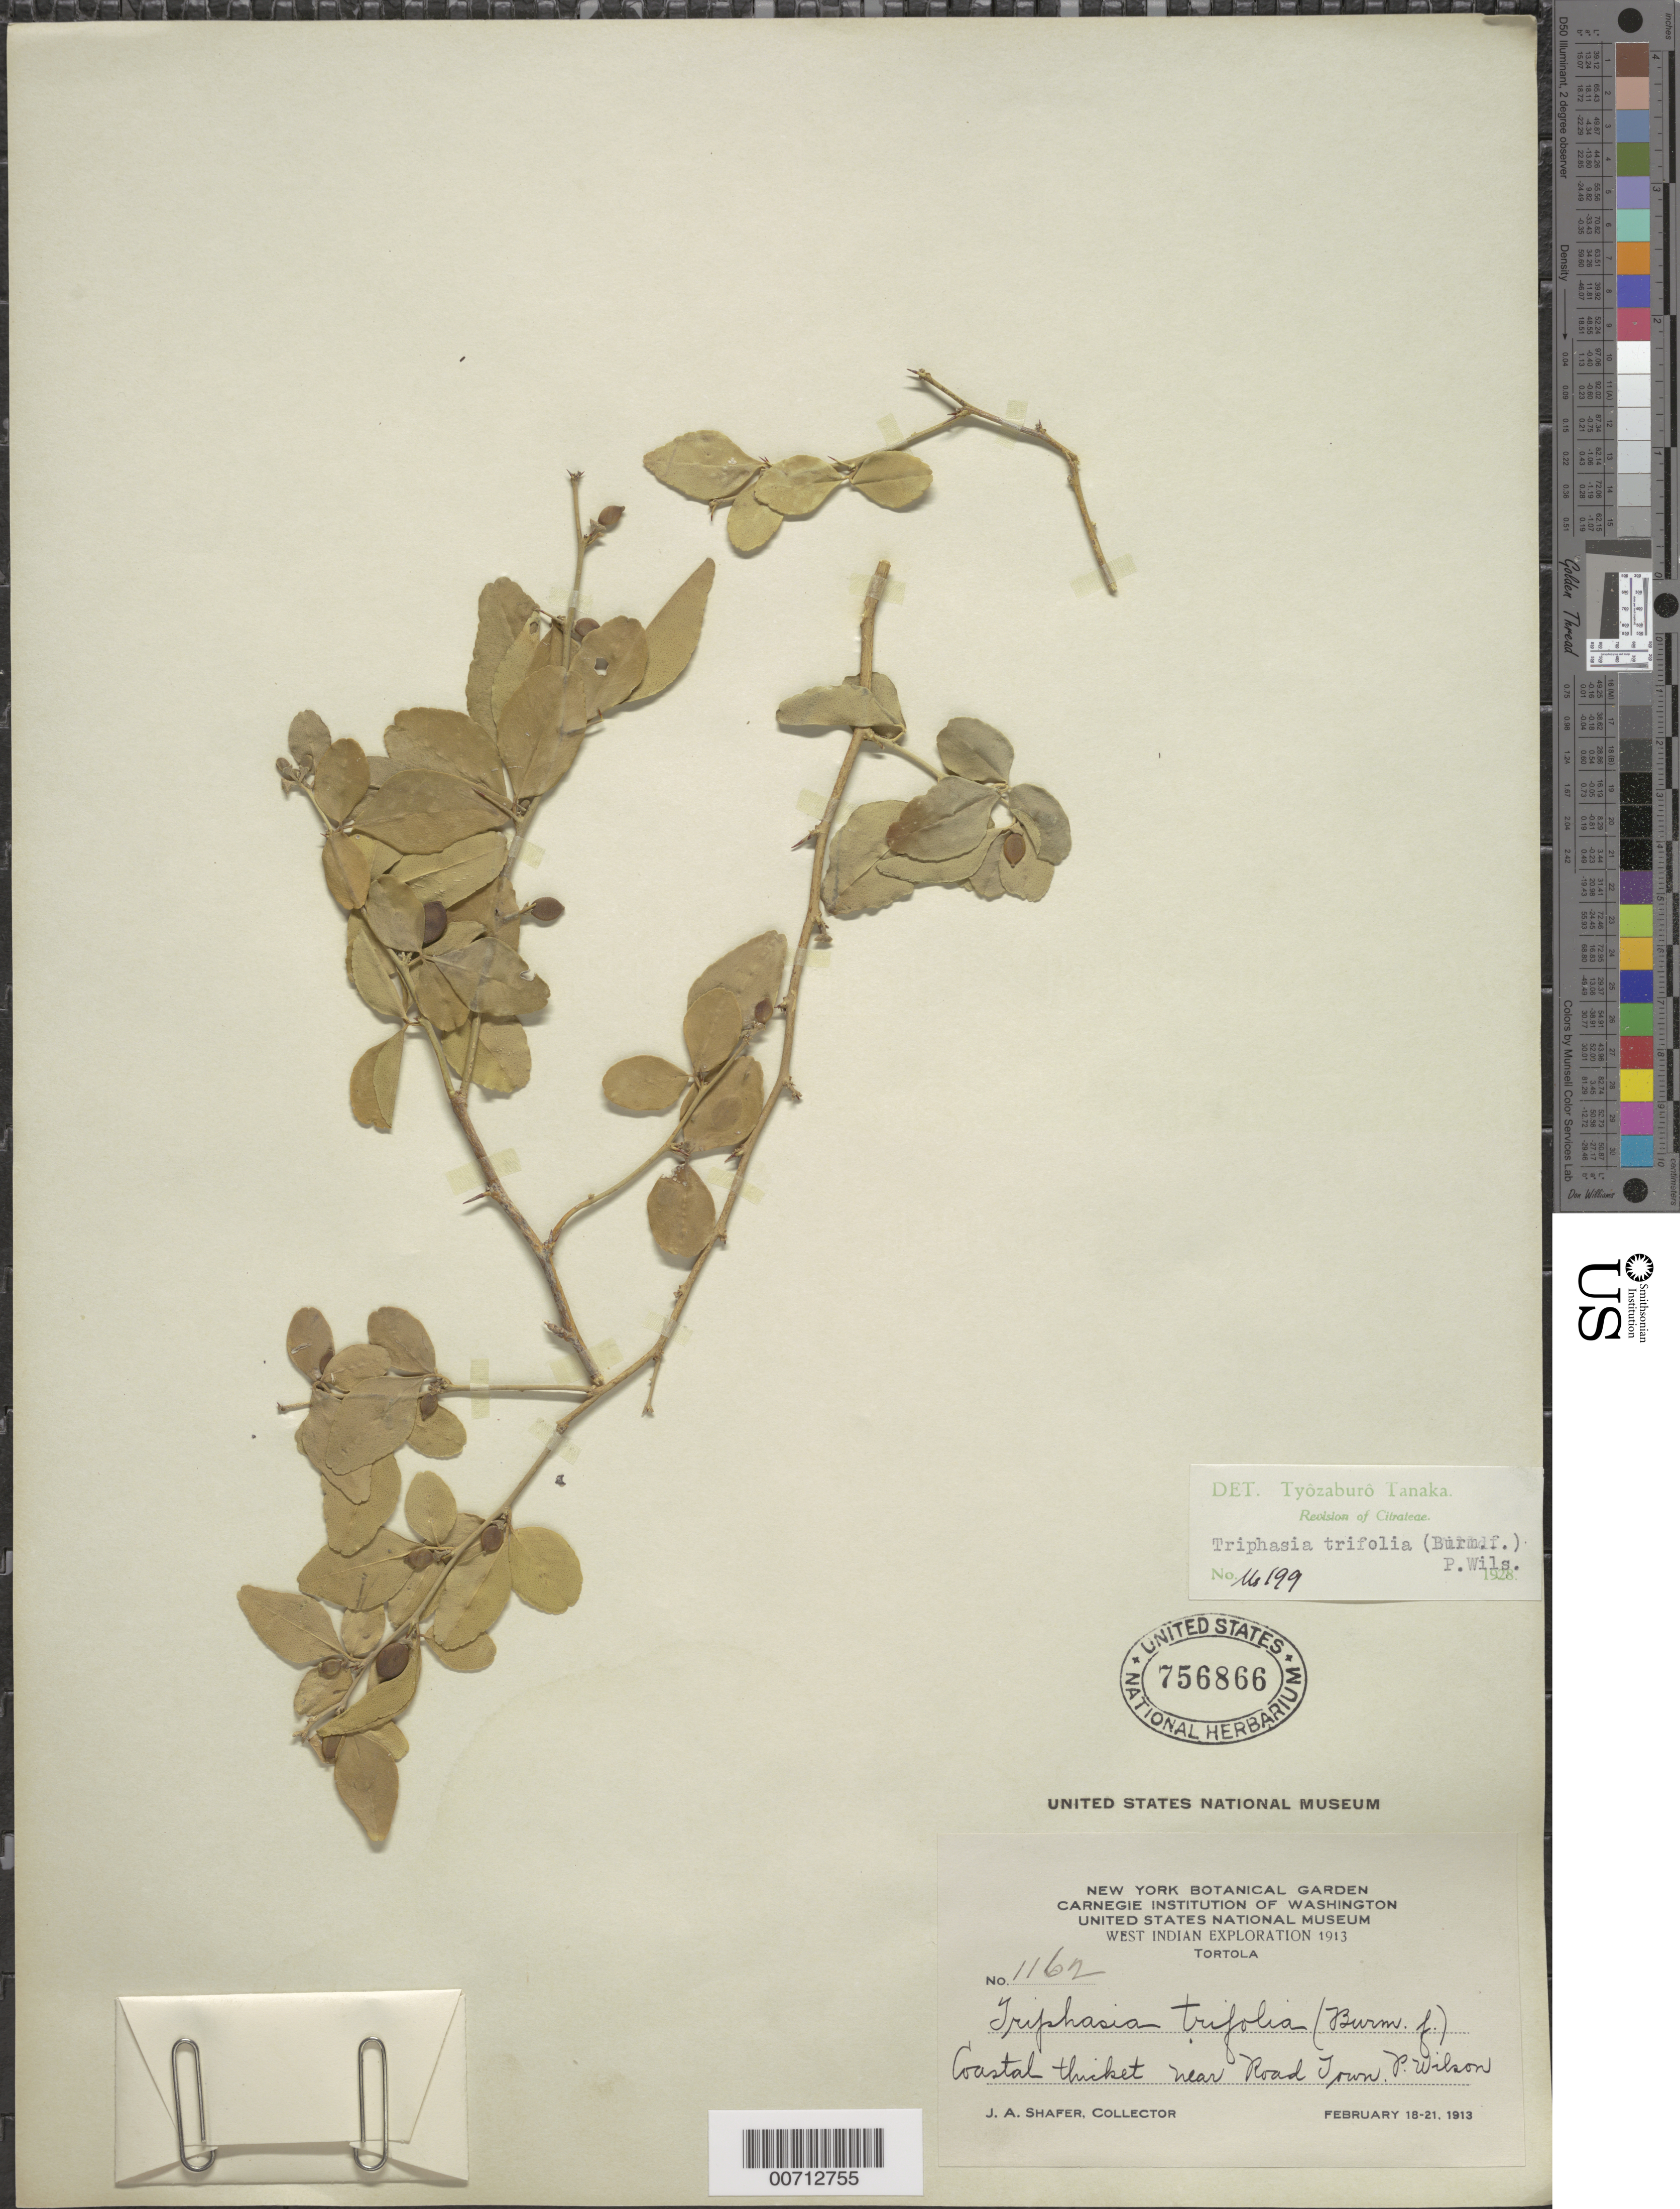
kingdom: Plantae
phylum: Tracheophyta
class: Magnoliopsida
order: Sapindales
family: Rutaceae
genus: Triphasia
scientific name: Triphasia trifolia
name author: (Burm. f.) P. Wilson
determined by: Tanaka, T.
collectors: J. A. Shafer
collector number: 1162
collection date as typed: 18 Feb 1913 to 21 Feb 1913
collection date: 1913-02-18/1913-02-21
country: British Virgin Islands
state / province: Tortola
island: Tortola Island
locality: Road Town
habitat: Coastal thicket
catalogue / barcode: US 756866